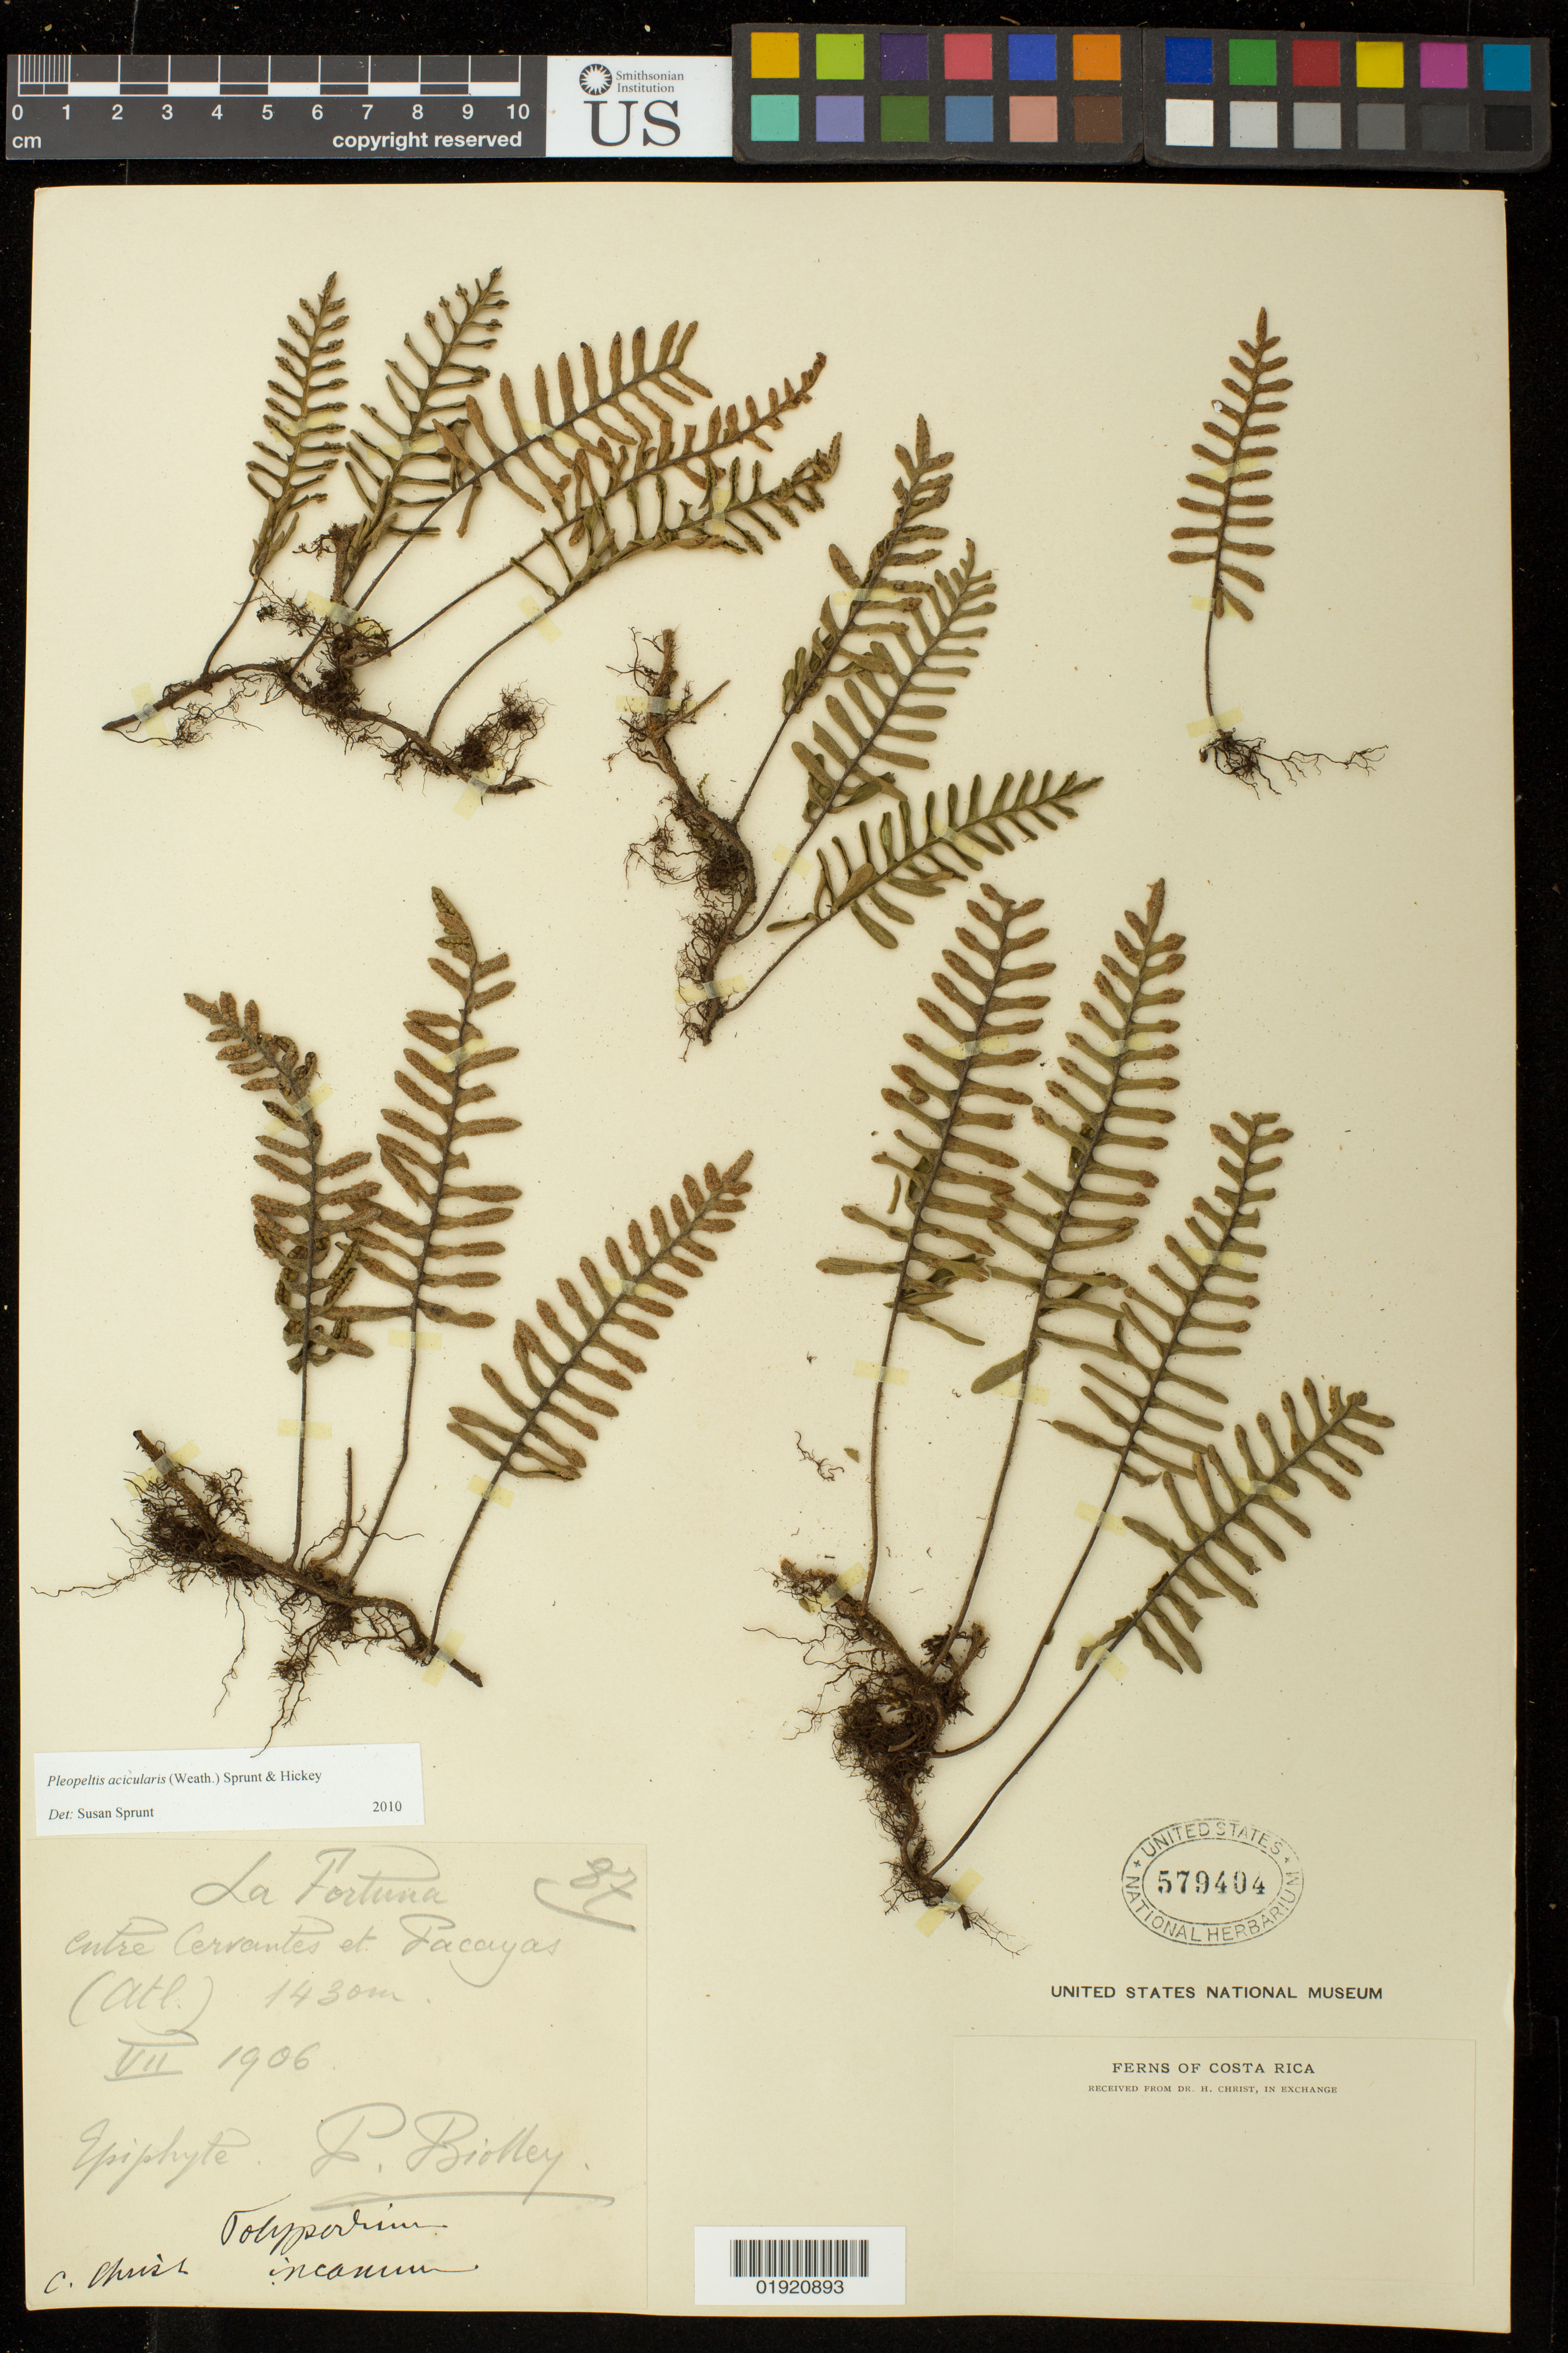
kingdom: Plantae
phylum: Tracheophyta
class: Polypodiopsida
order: Polypodiales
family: Polypodiaceae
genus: Pleopeltis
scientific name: Pleopeltis acicularis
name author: (Weath.) A.R. Sm. & Krömer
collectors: T. Biolley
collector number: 87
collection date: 1906-07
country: Costa Rica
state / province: Cartago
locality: La Fortuna. Entre Cerrantes et Pacayas.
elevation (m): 1430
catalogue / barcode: US 579404